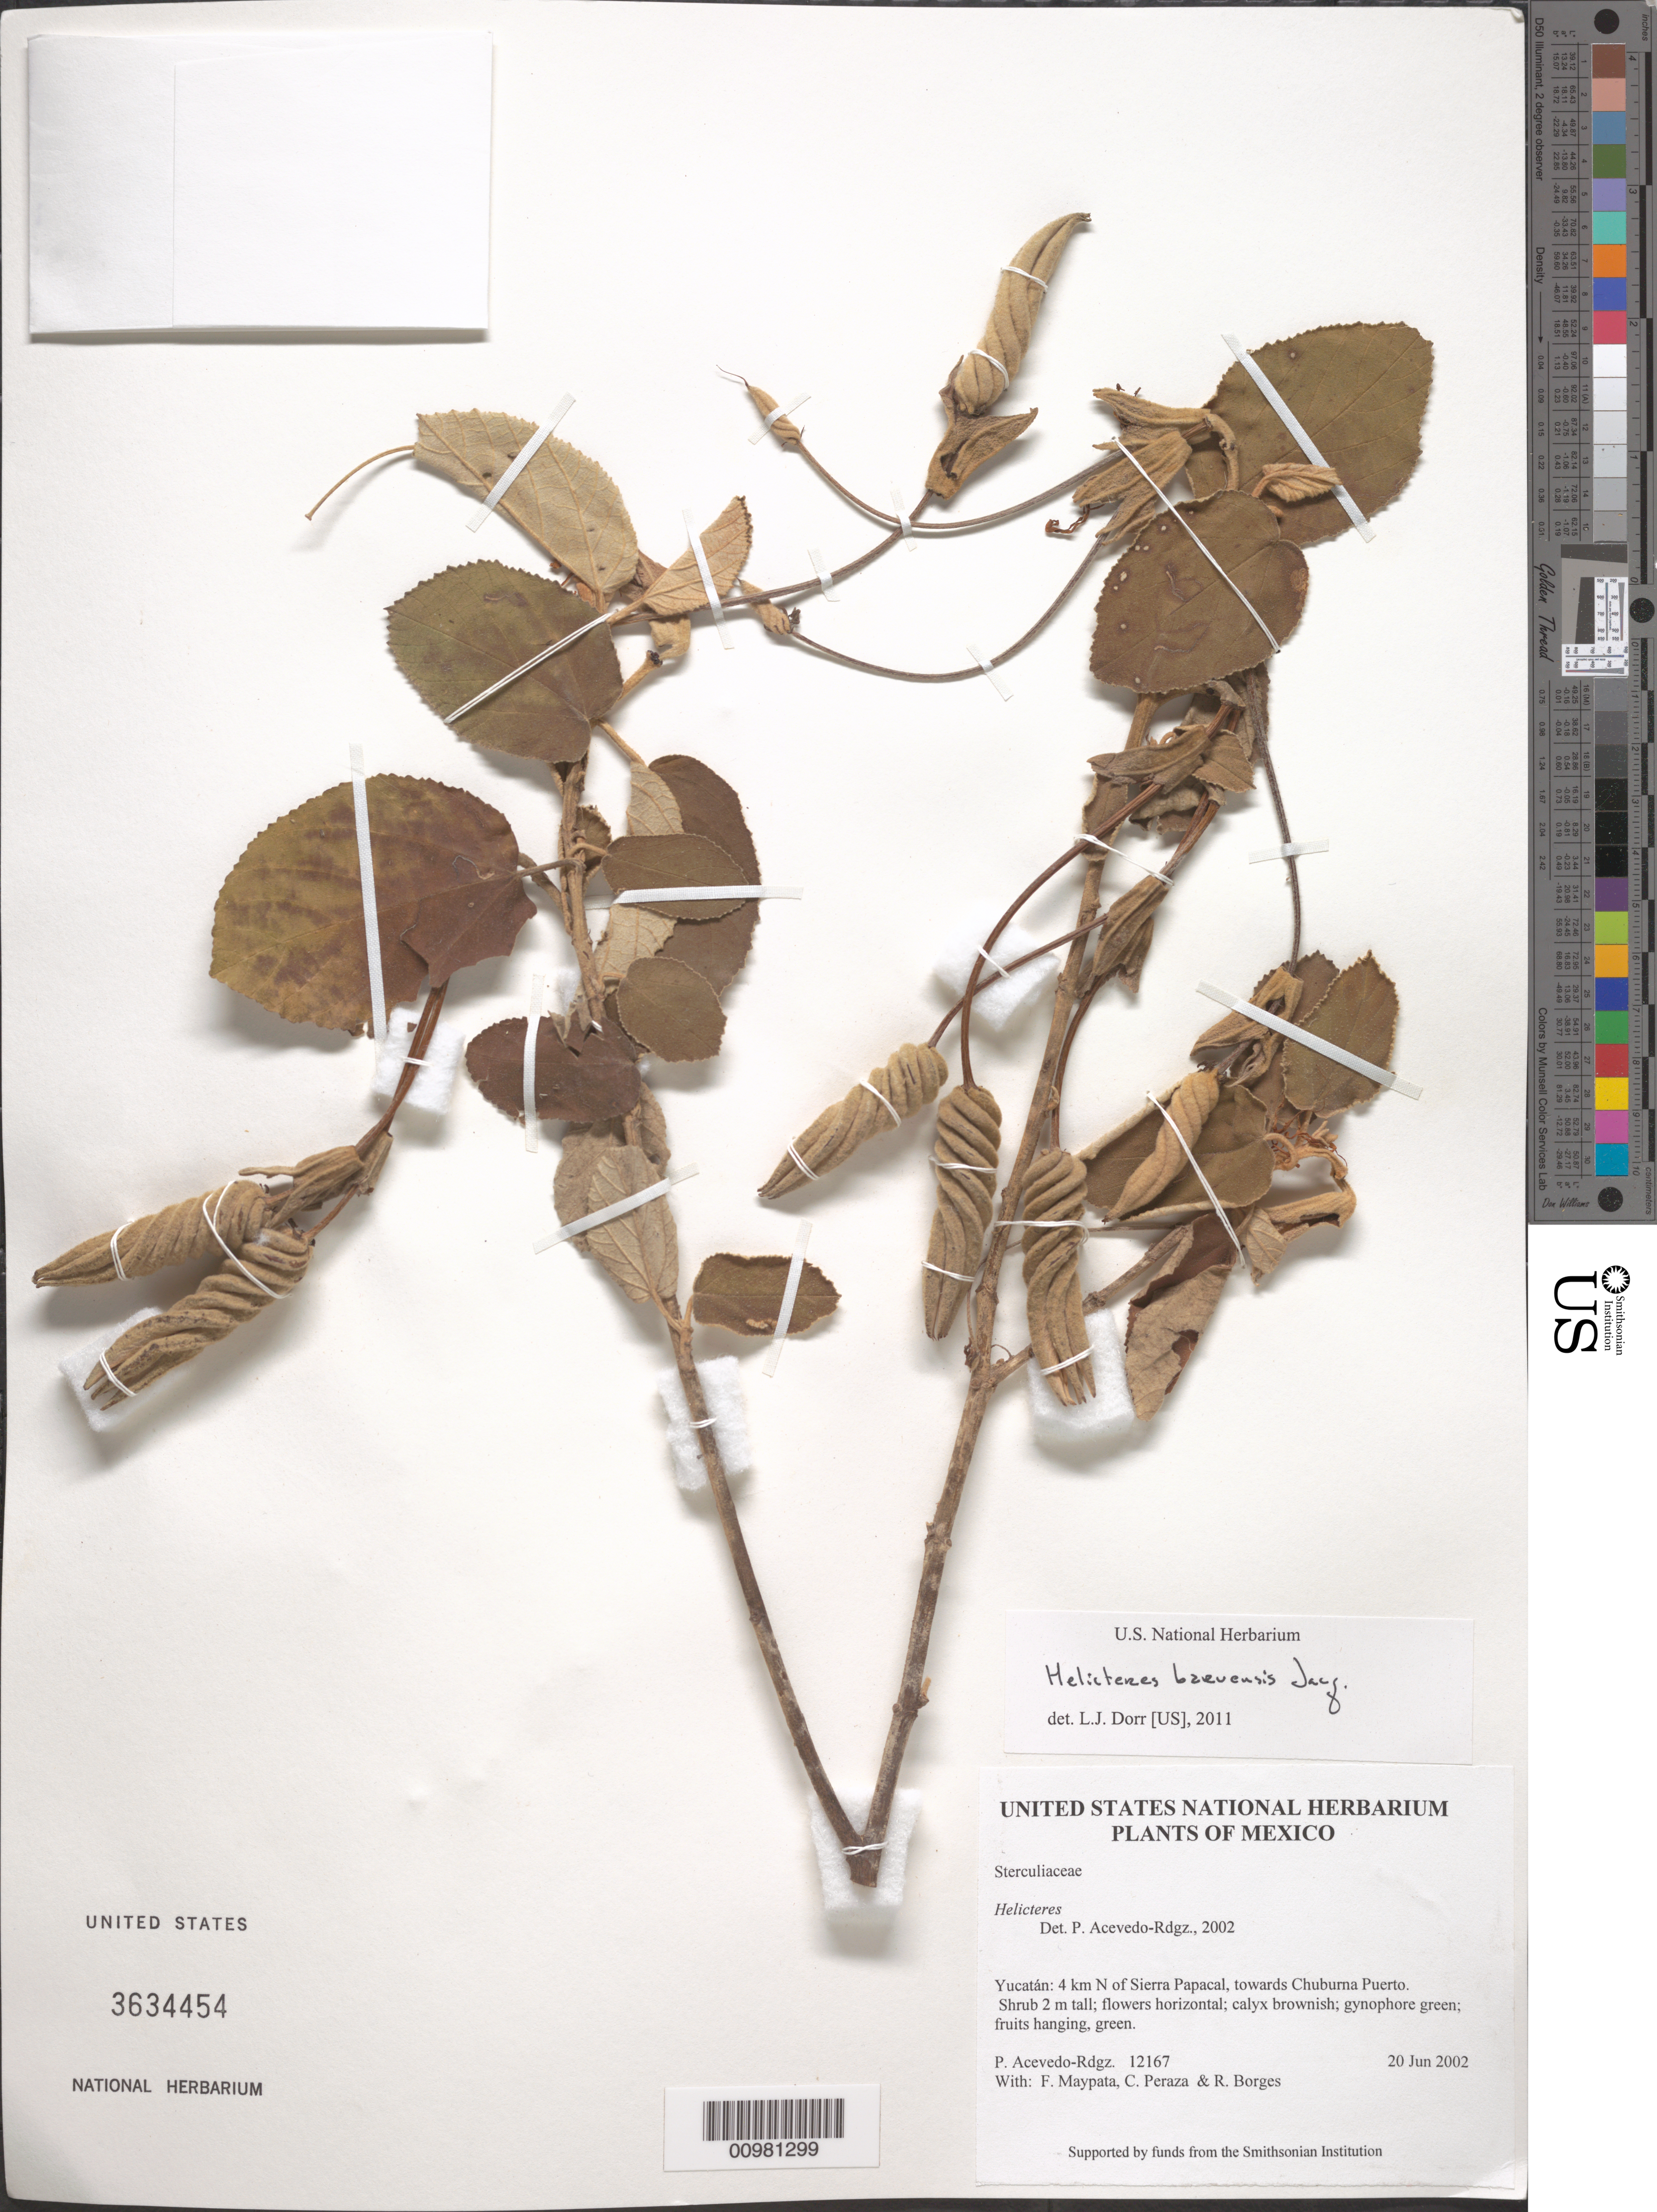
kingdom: Plantae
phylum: Tracheophyta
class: Magnoliopsida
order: Malvales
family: Malvaceae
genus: Helicteres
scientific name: Helicteres baruensis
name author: Jacq.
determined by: Dorr, L. J., (BOT), Smithsonian Institution - National Museum of Natural History (UNITED STATES)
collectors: P. Acevedo-Rodr., F. Maypata, C. Peraza & R. Borges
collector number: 12167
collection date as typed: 20 Jun 2002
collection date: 2002-06-20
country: Mexico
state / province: Yucatán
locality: Yucatán: 4 km N of Sierra Papacal, towards Chuburna Puerto.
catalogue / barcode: US 3634454